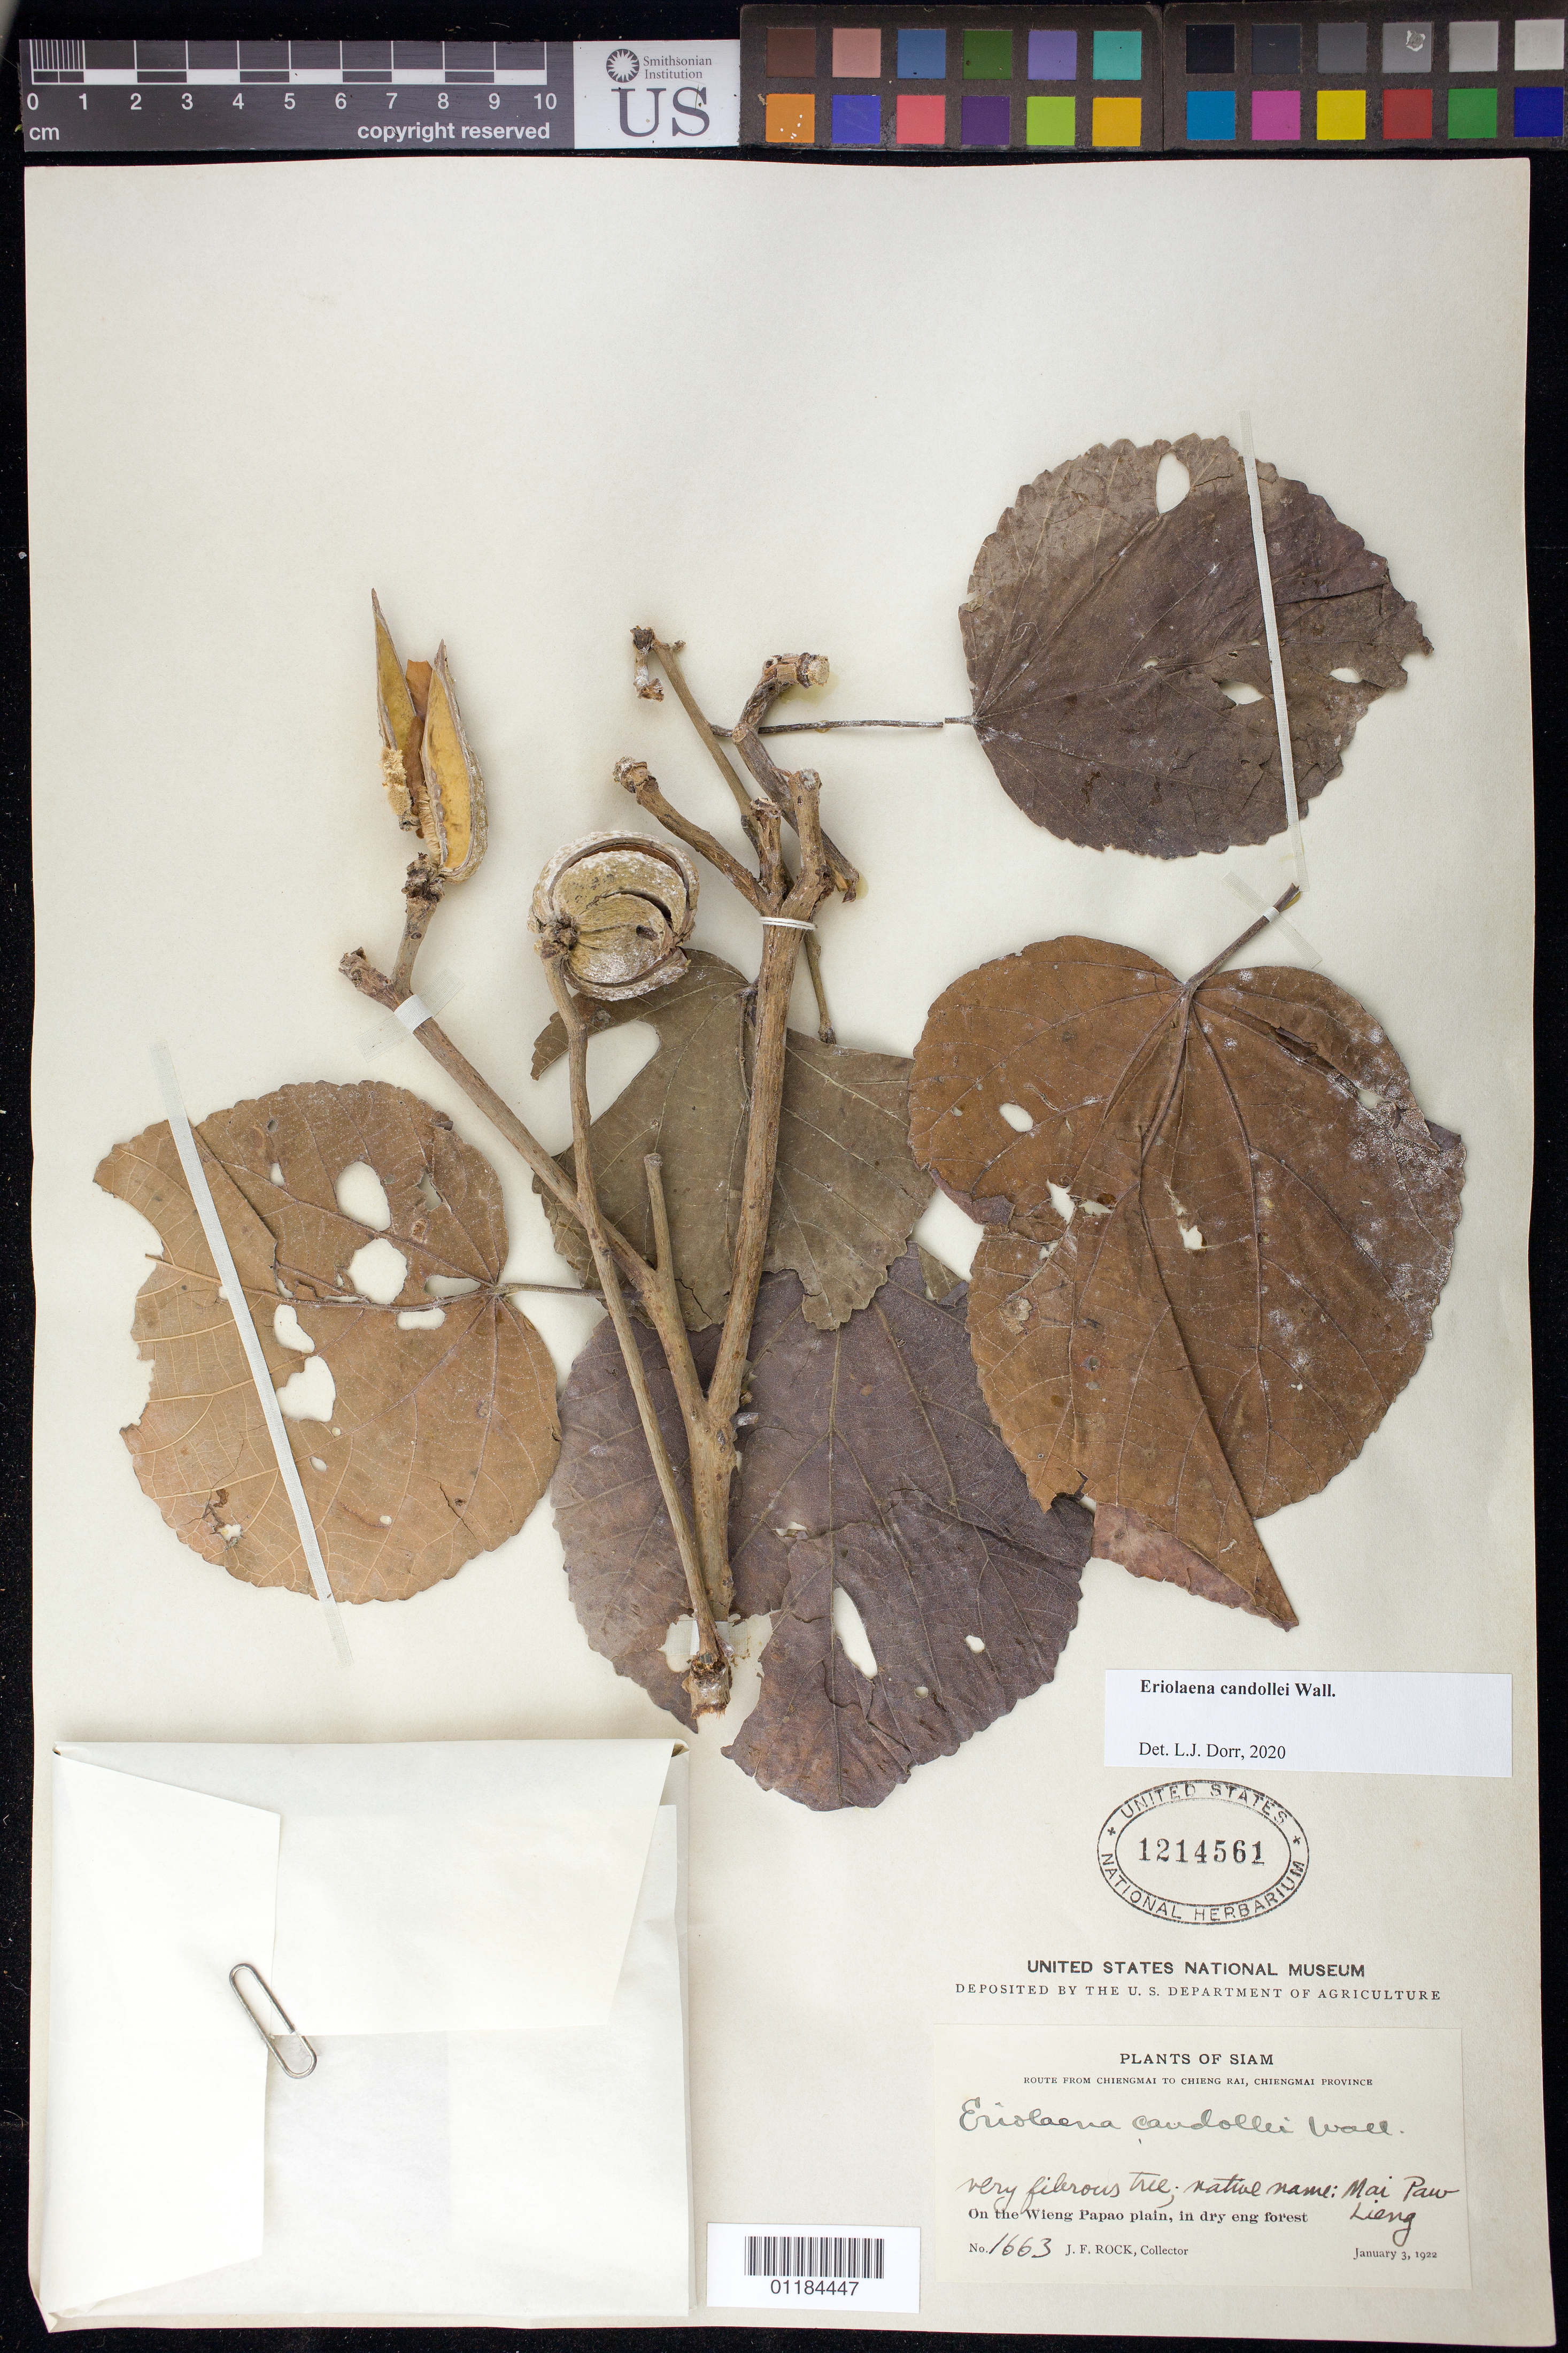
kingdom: Plantae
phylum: Tracheophyta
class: Magnoliopsida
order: Malvales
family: Malvaceae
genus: Eriolaena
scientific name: Eriolaena candollei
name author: Wall.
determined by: Dorr, L. J., (BOT), Smithsonian Institution - National Museum of Natural History (UNITED STATES)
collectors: J. F. Rock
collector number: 1663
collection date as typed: January 3, 1922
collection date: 1922-01-03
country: Thailand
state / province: Chiang Rai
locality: On the Wieng Papao plain, in dry eng forest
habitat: dry eng forest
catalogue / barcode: US 1214561